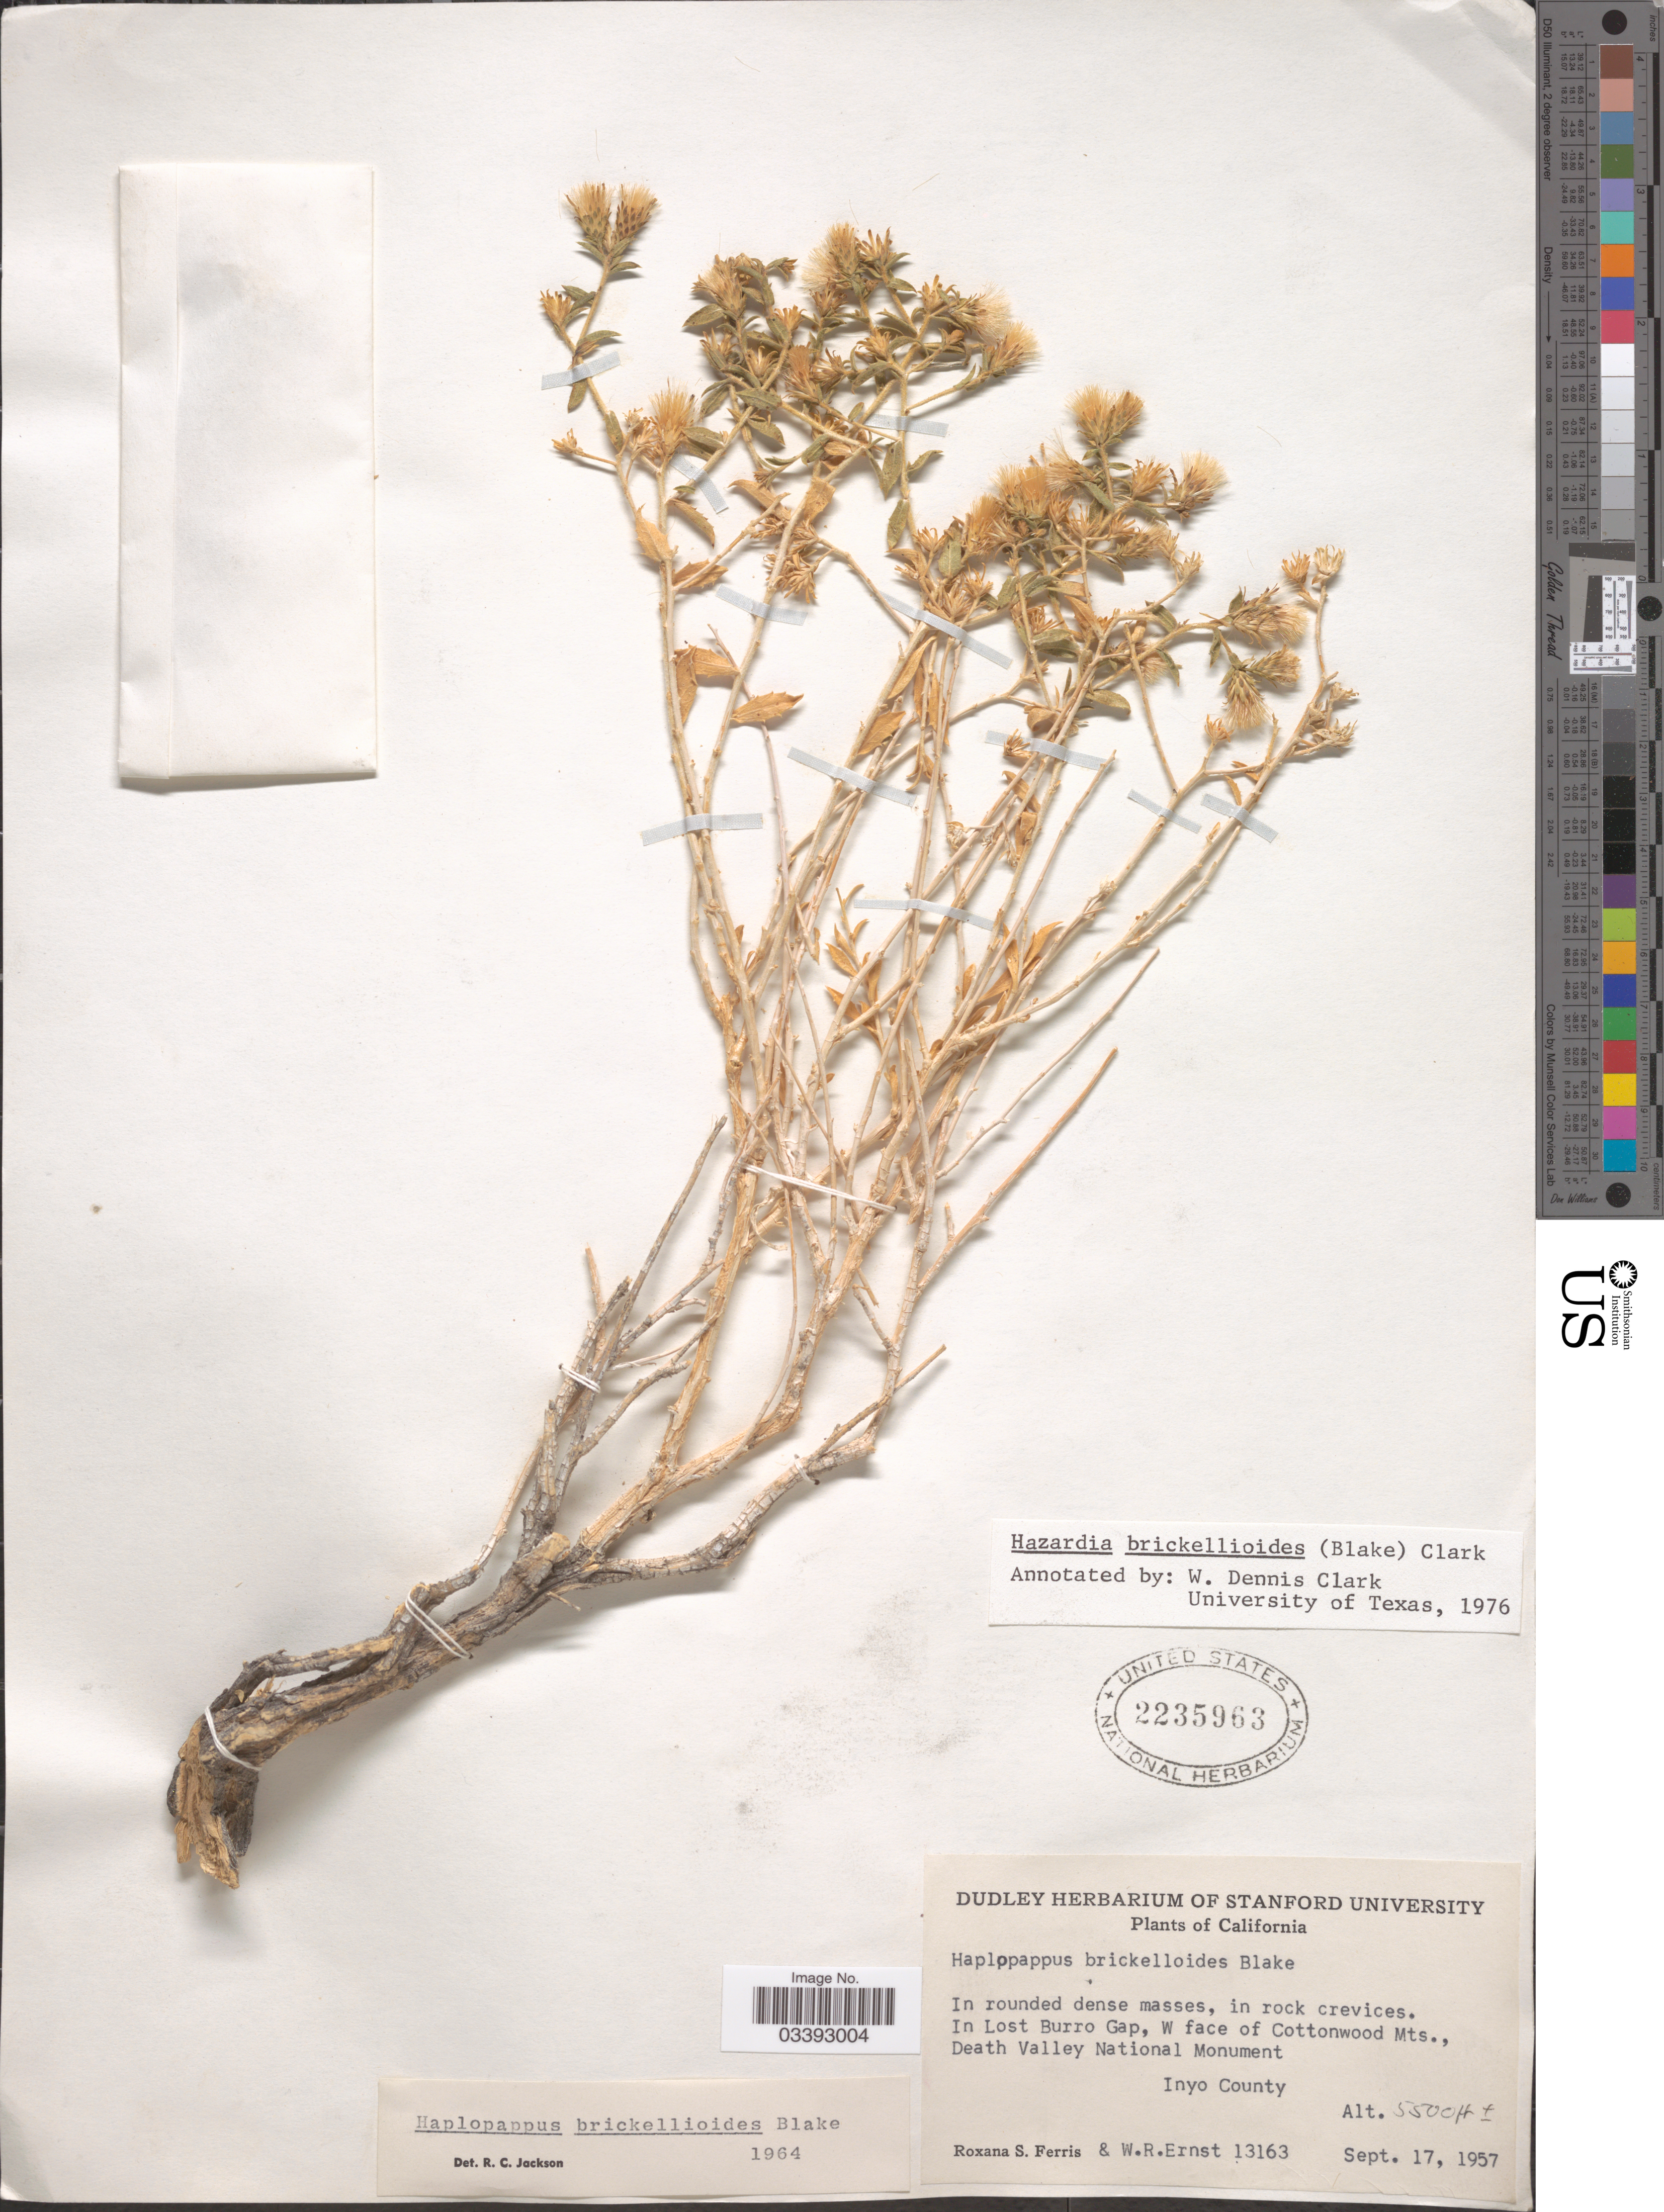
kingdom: Plantae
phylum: Tracheophyta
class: Magnoliopsida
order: Asterales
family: Asteraceae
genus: Hazardia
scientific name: Hazardia brickellioides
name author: (S.F. Blake) W.D. Clark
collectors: R. S. Ferris & W. R. Ernst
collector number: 13163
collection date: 1957-09-17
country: United States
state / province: California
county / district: Inyo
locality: In Lost Burro Gap, W face of Cottonwood Mts., Death Valley National Monument. Inyo County.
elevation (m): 1676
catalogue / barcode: US 2235963